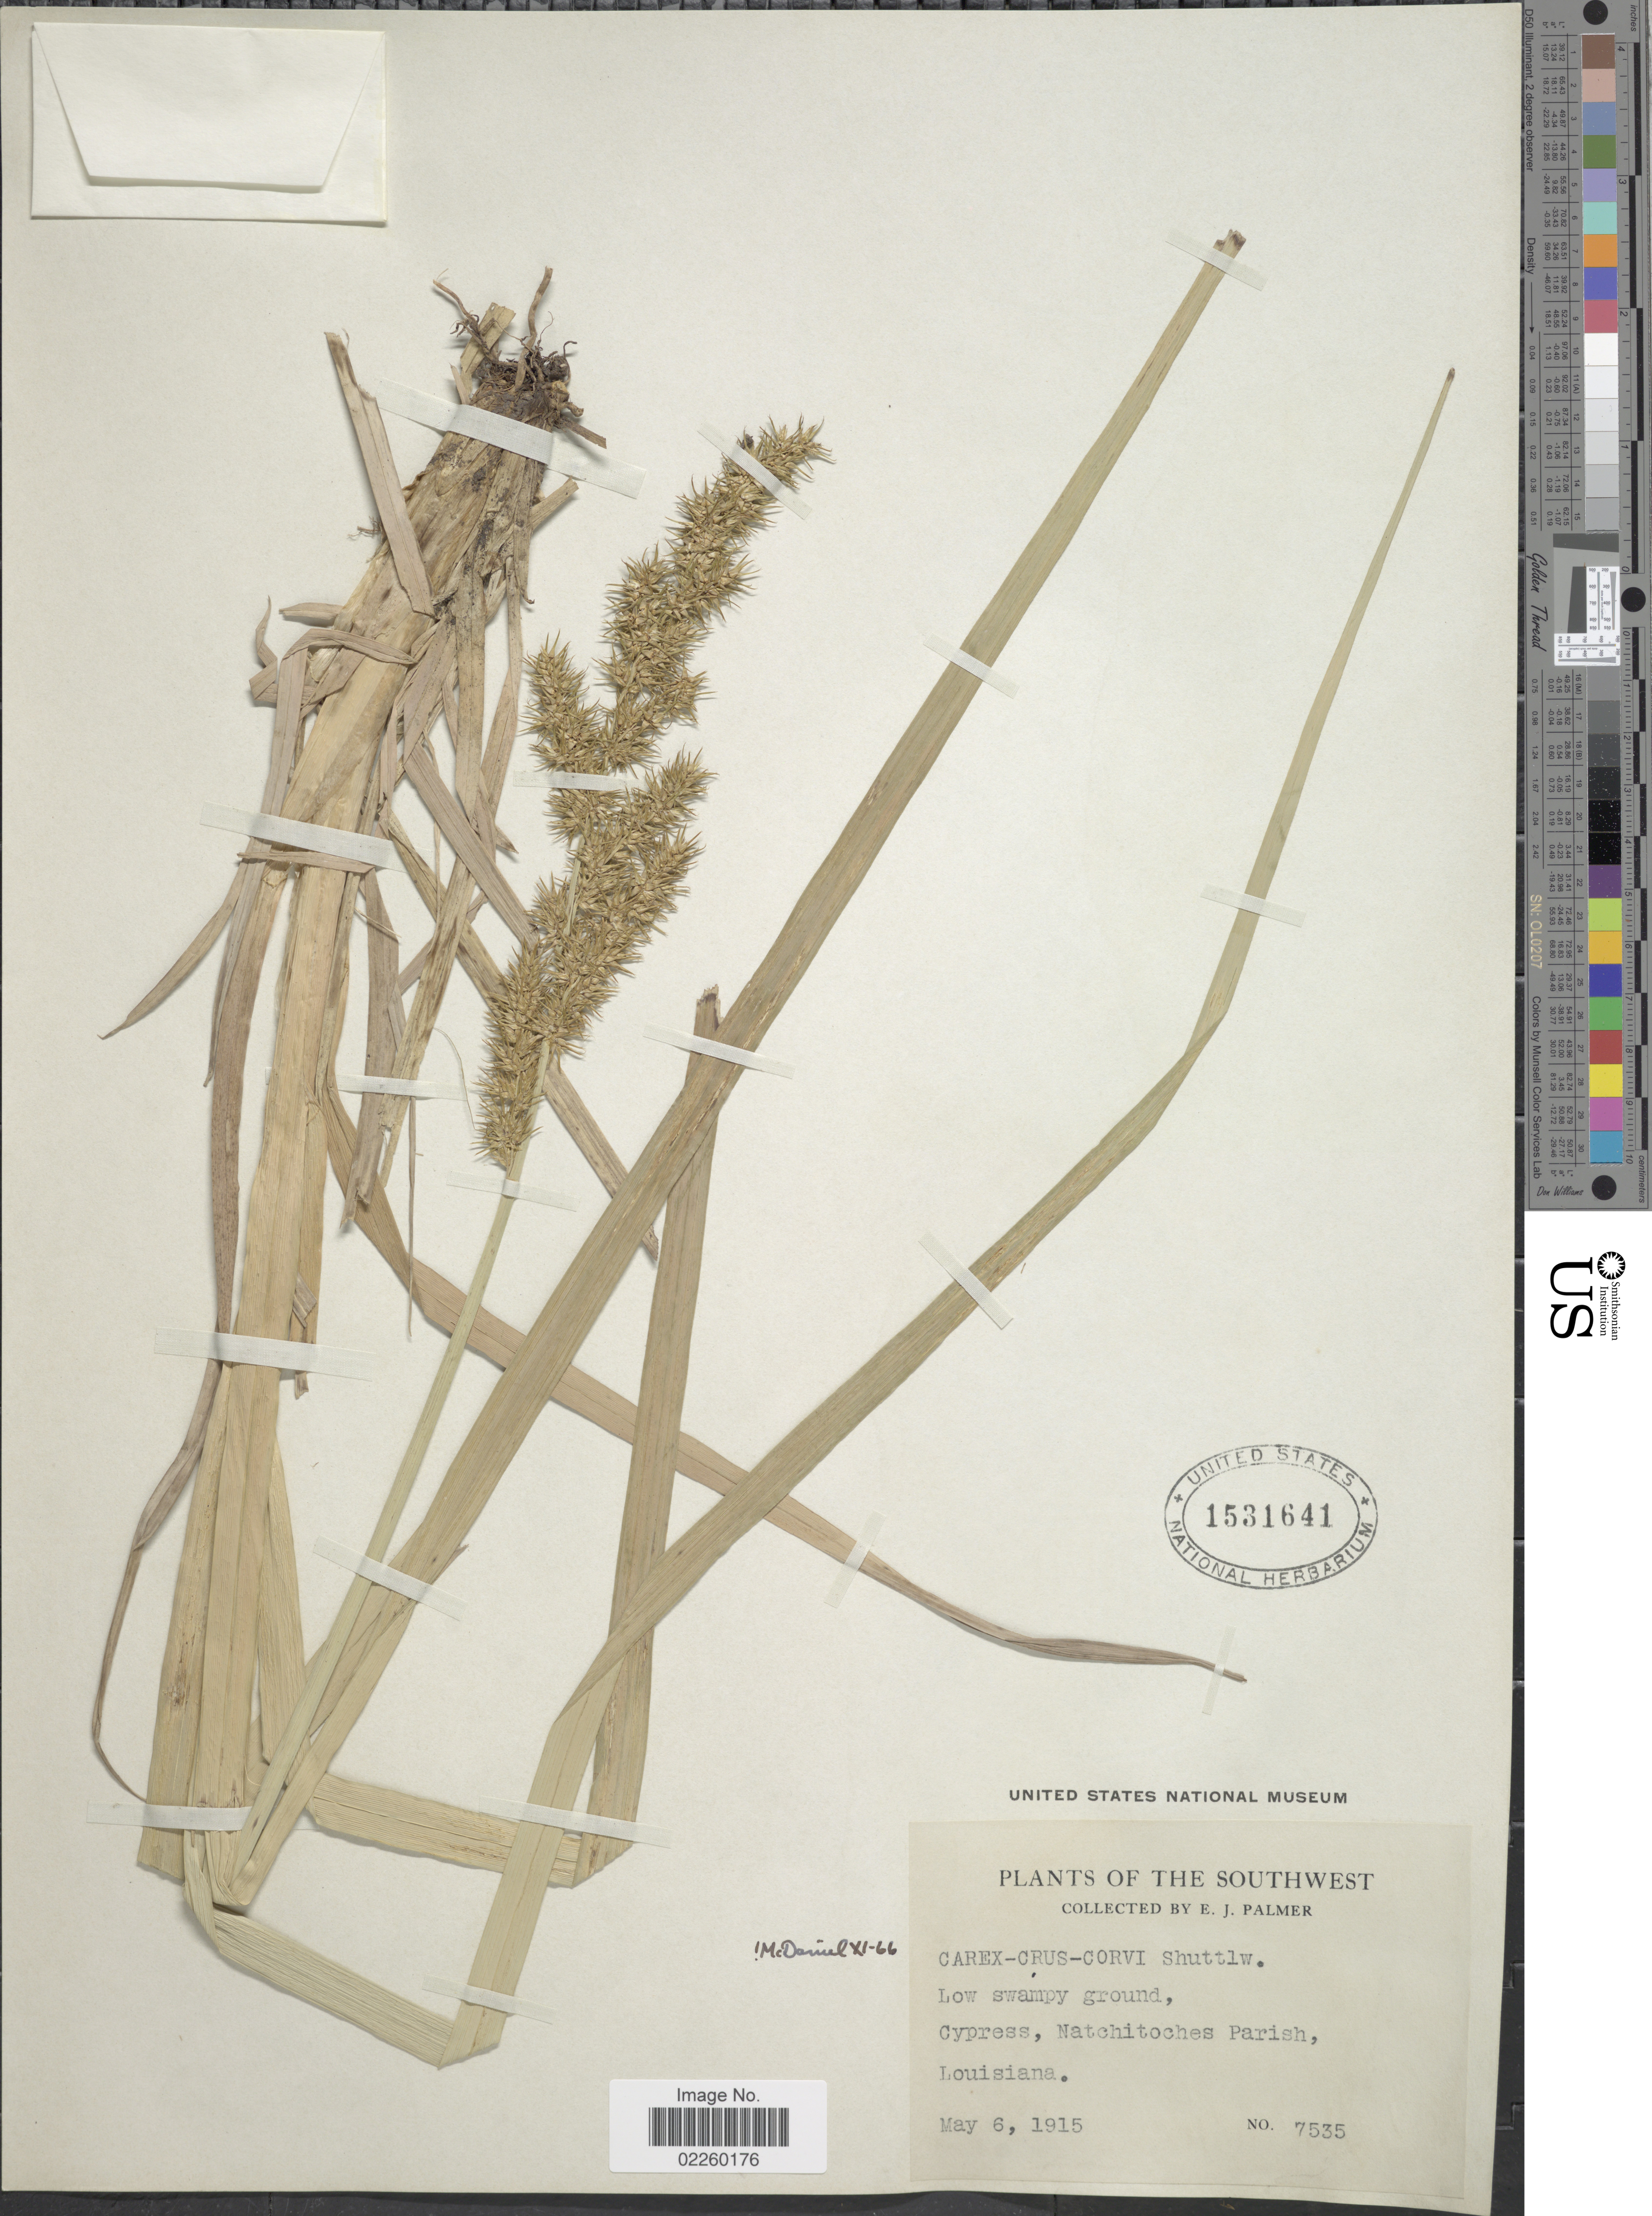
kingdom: Plantae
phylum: Tracheophyta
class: Liliopsida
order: Poales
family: Cyperaceae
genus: Carex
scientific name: Carex crus-corvi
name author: Shuttlew. ex Kunze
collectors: E. J. Palmer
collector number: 7535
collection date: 1915-05-06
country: United States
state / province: Louisiana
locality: Southwest. Natchitoches Parish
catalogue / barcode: US 1531641